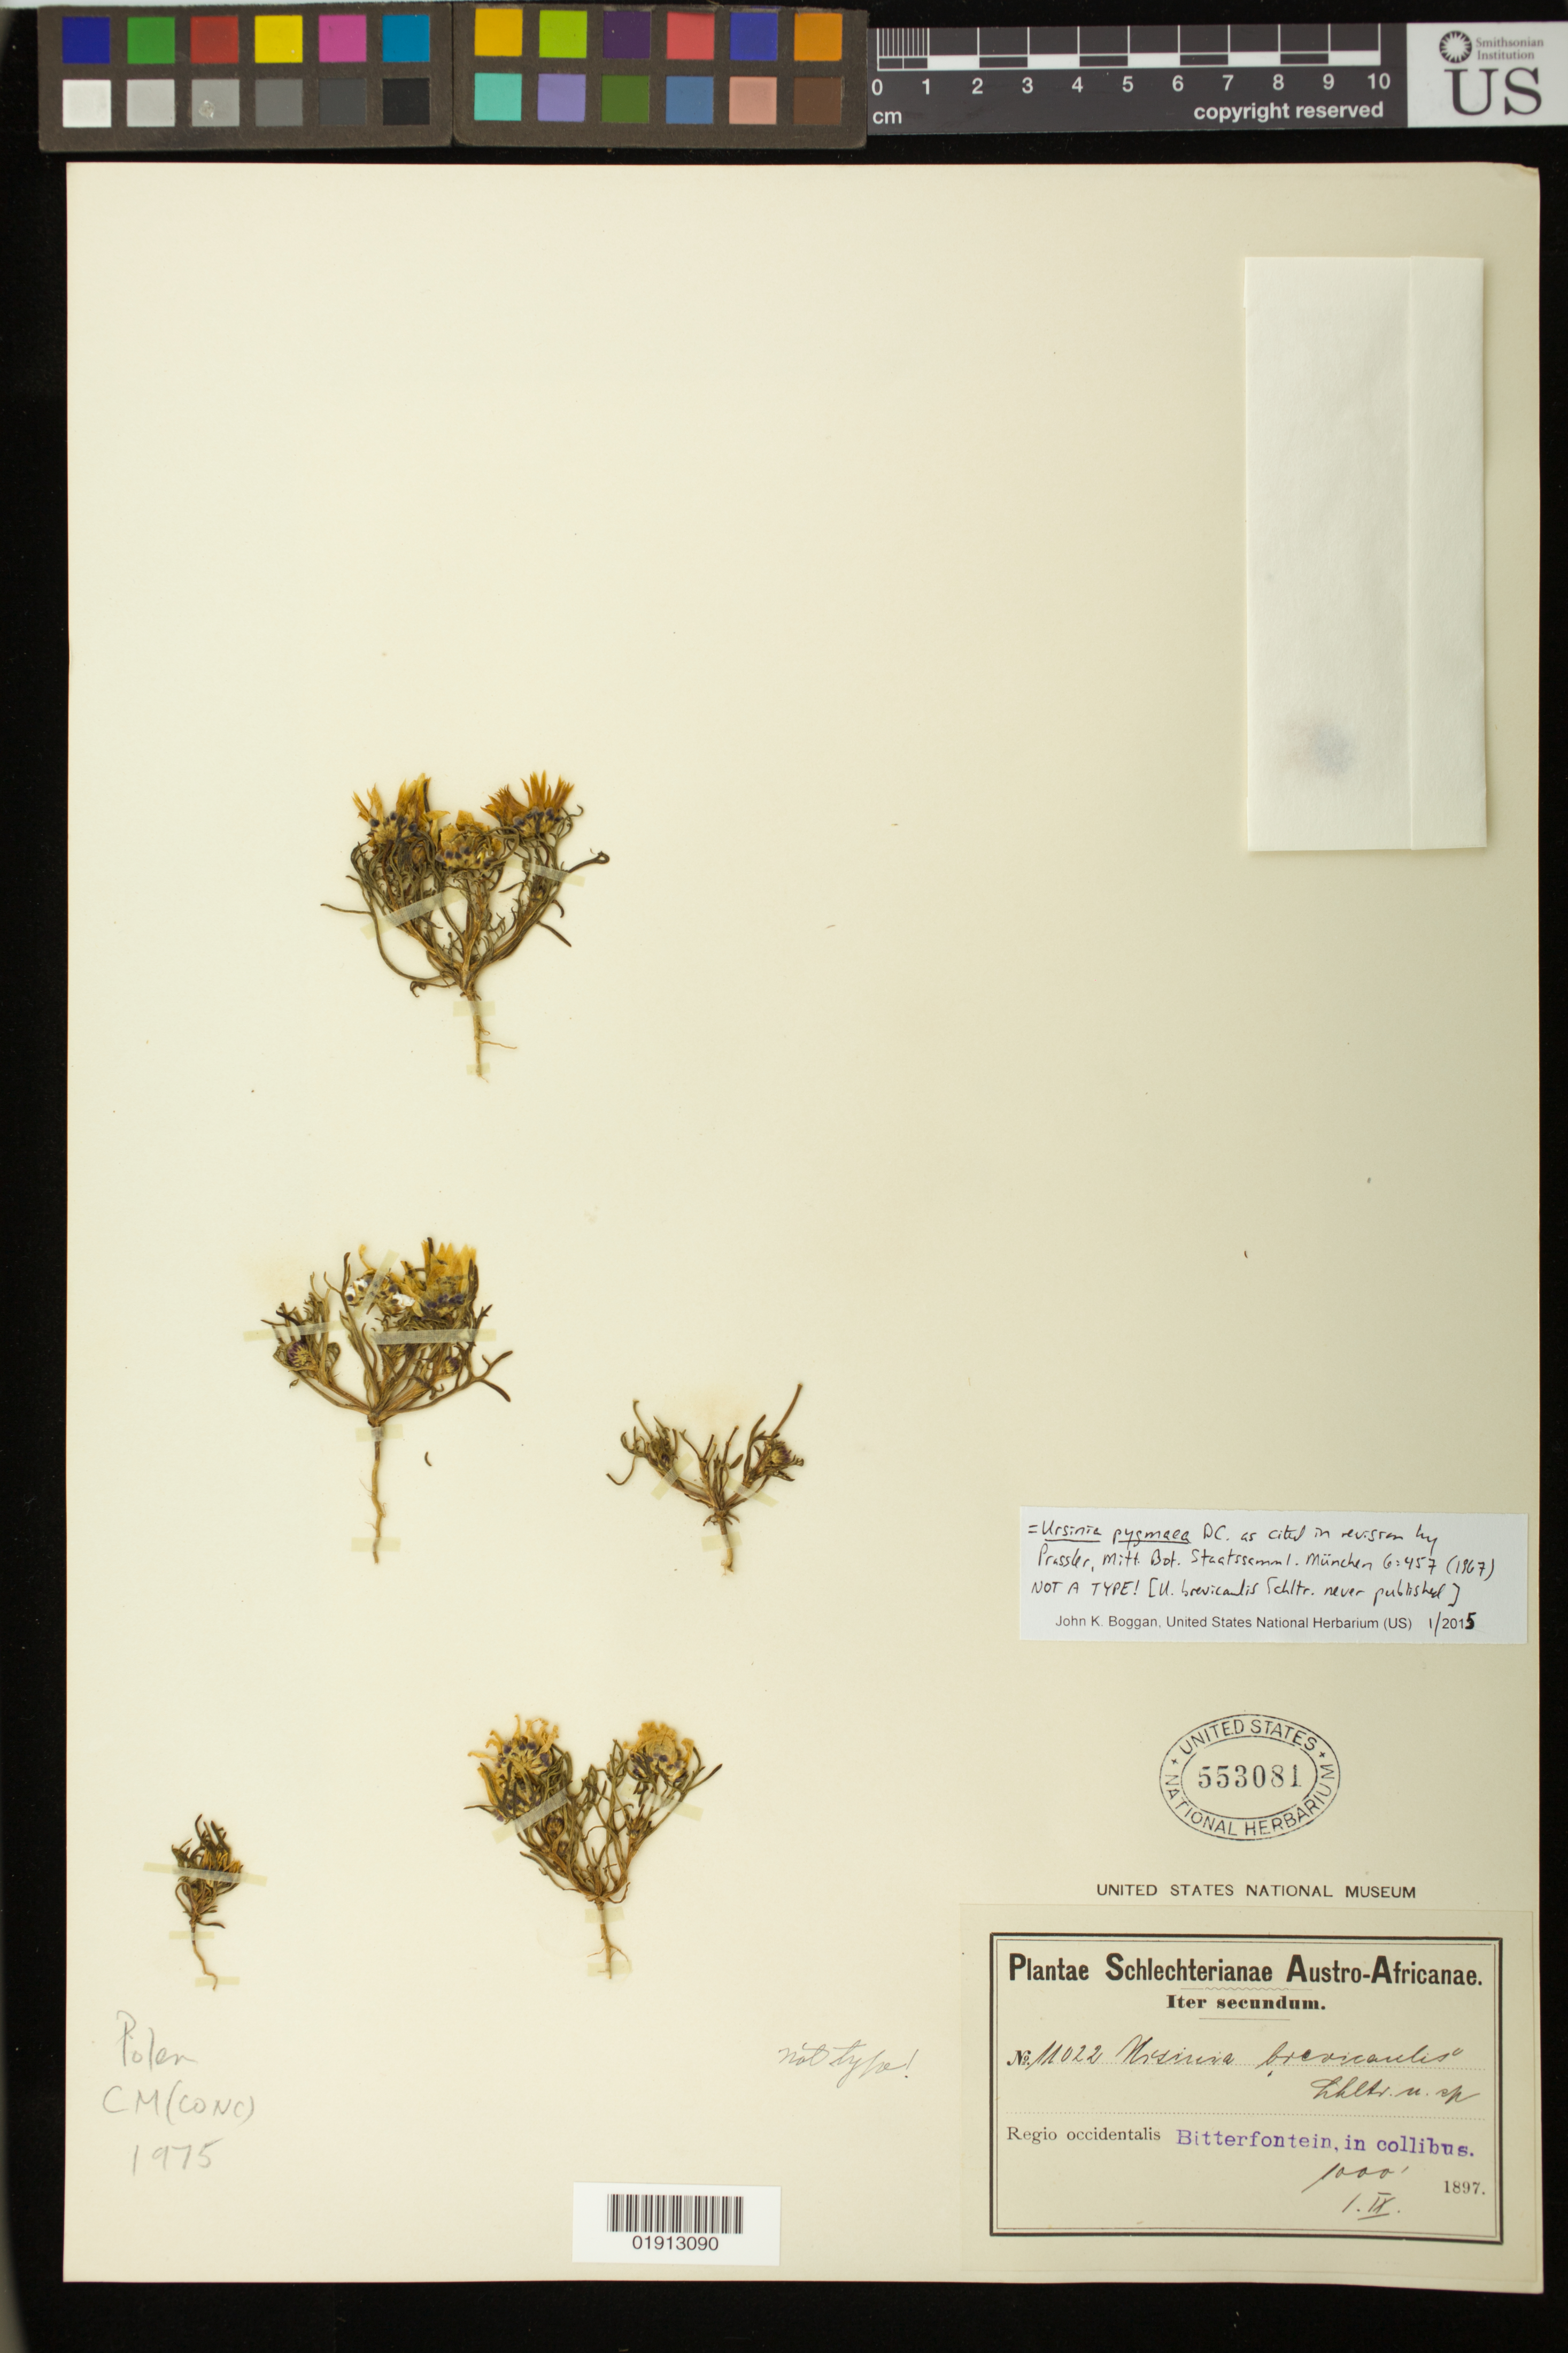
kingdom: Plantae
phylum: Tracheophyta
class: Magnoliopsida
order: Asterales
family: Asteraceae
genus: Ursinia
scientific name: Ursinia pygmaea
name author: DC.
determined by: Boggan, J. K., (US), NMNH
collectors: F. R. R. Schlechter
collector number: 11022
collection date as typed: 1. IX . 1897.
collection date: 1897-09-01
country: South Africa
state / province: Western Cape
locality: Regio occidentalis Bitterfontein, in collibus.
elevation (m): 305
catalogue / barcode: US 553081